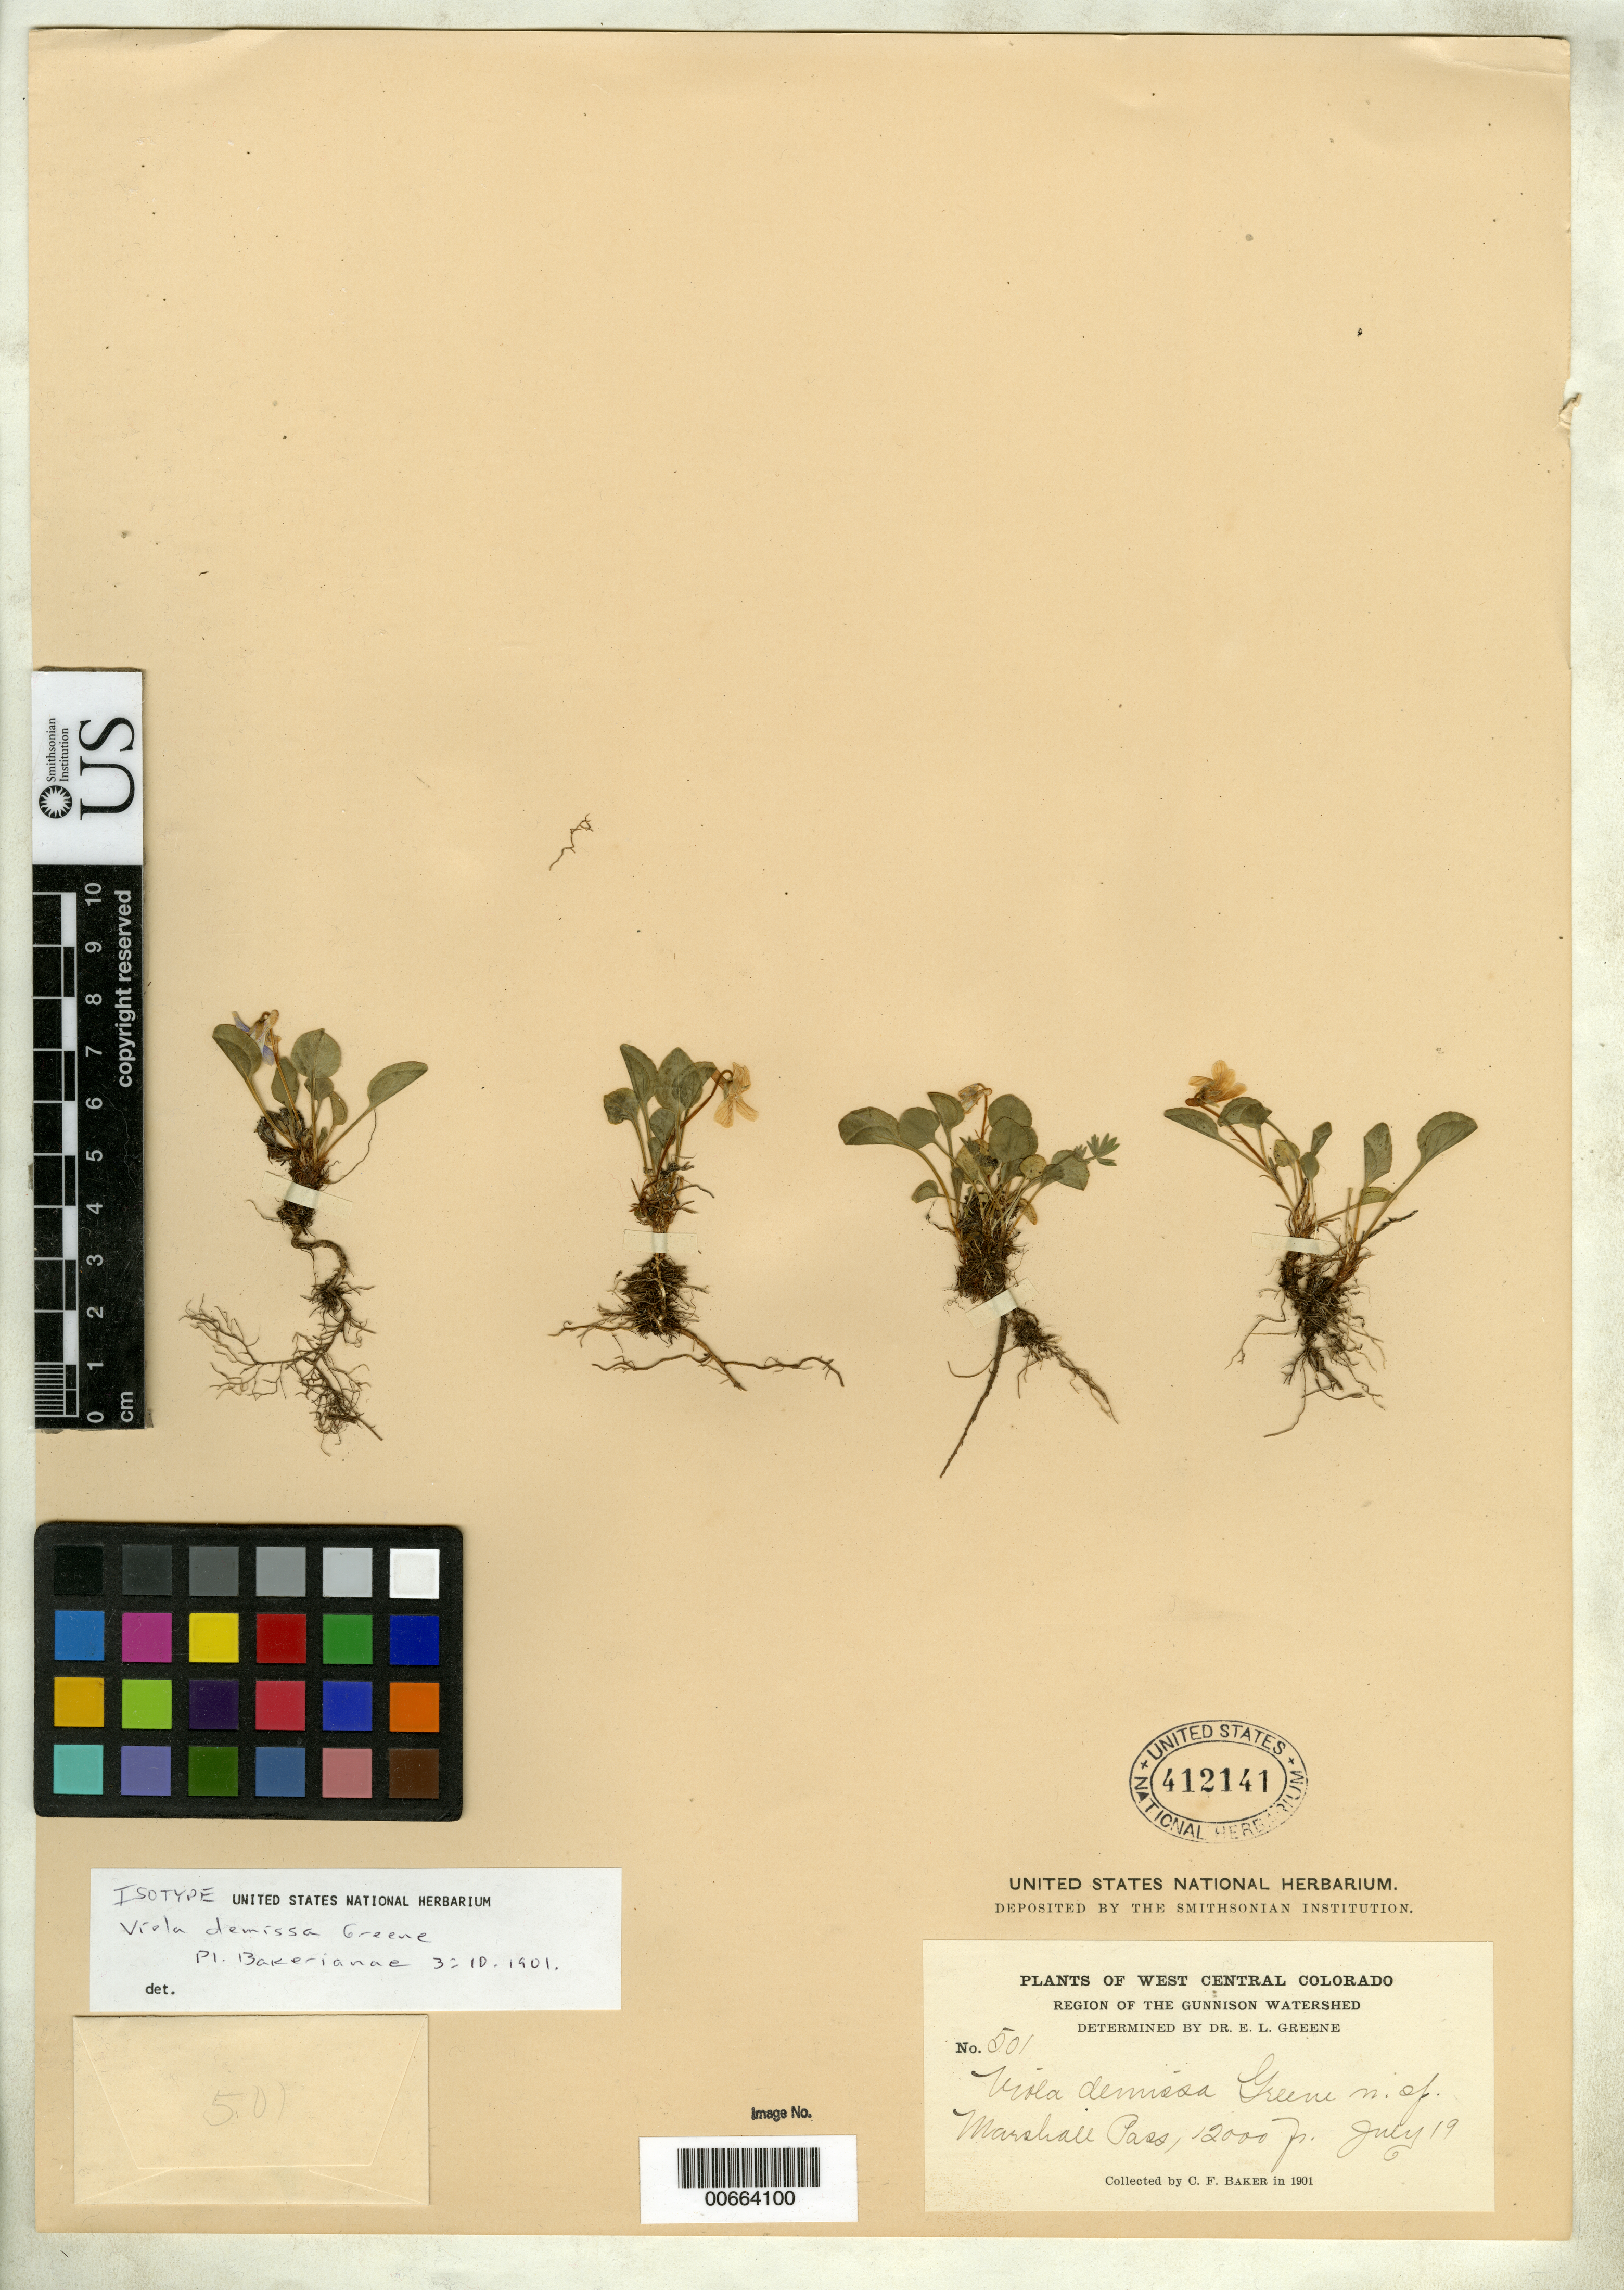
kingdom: Plantae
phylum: Tracheophyta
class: Magnoliopsida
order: Malpighiales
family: Violaceae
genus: Viola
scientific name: Viola demissa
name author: Greene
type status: Isotype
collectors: C. F. Baker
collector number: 501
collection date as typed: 19 Jul 1901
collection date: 1901-07-19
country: United States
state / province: Colorado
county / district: Saguache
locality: Marshall Pass.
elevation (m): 3658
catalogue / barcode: US 412141